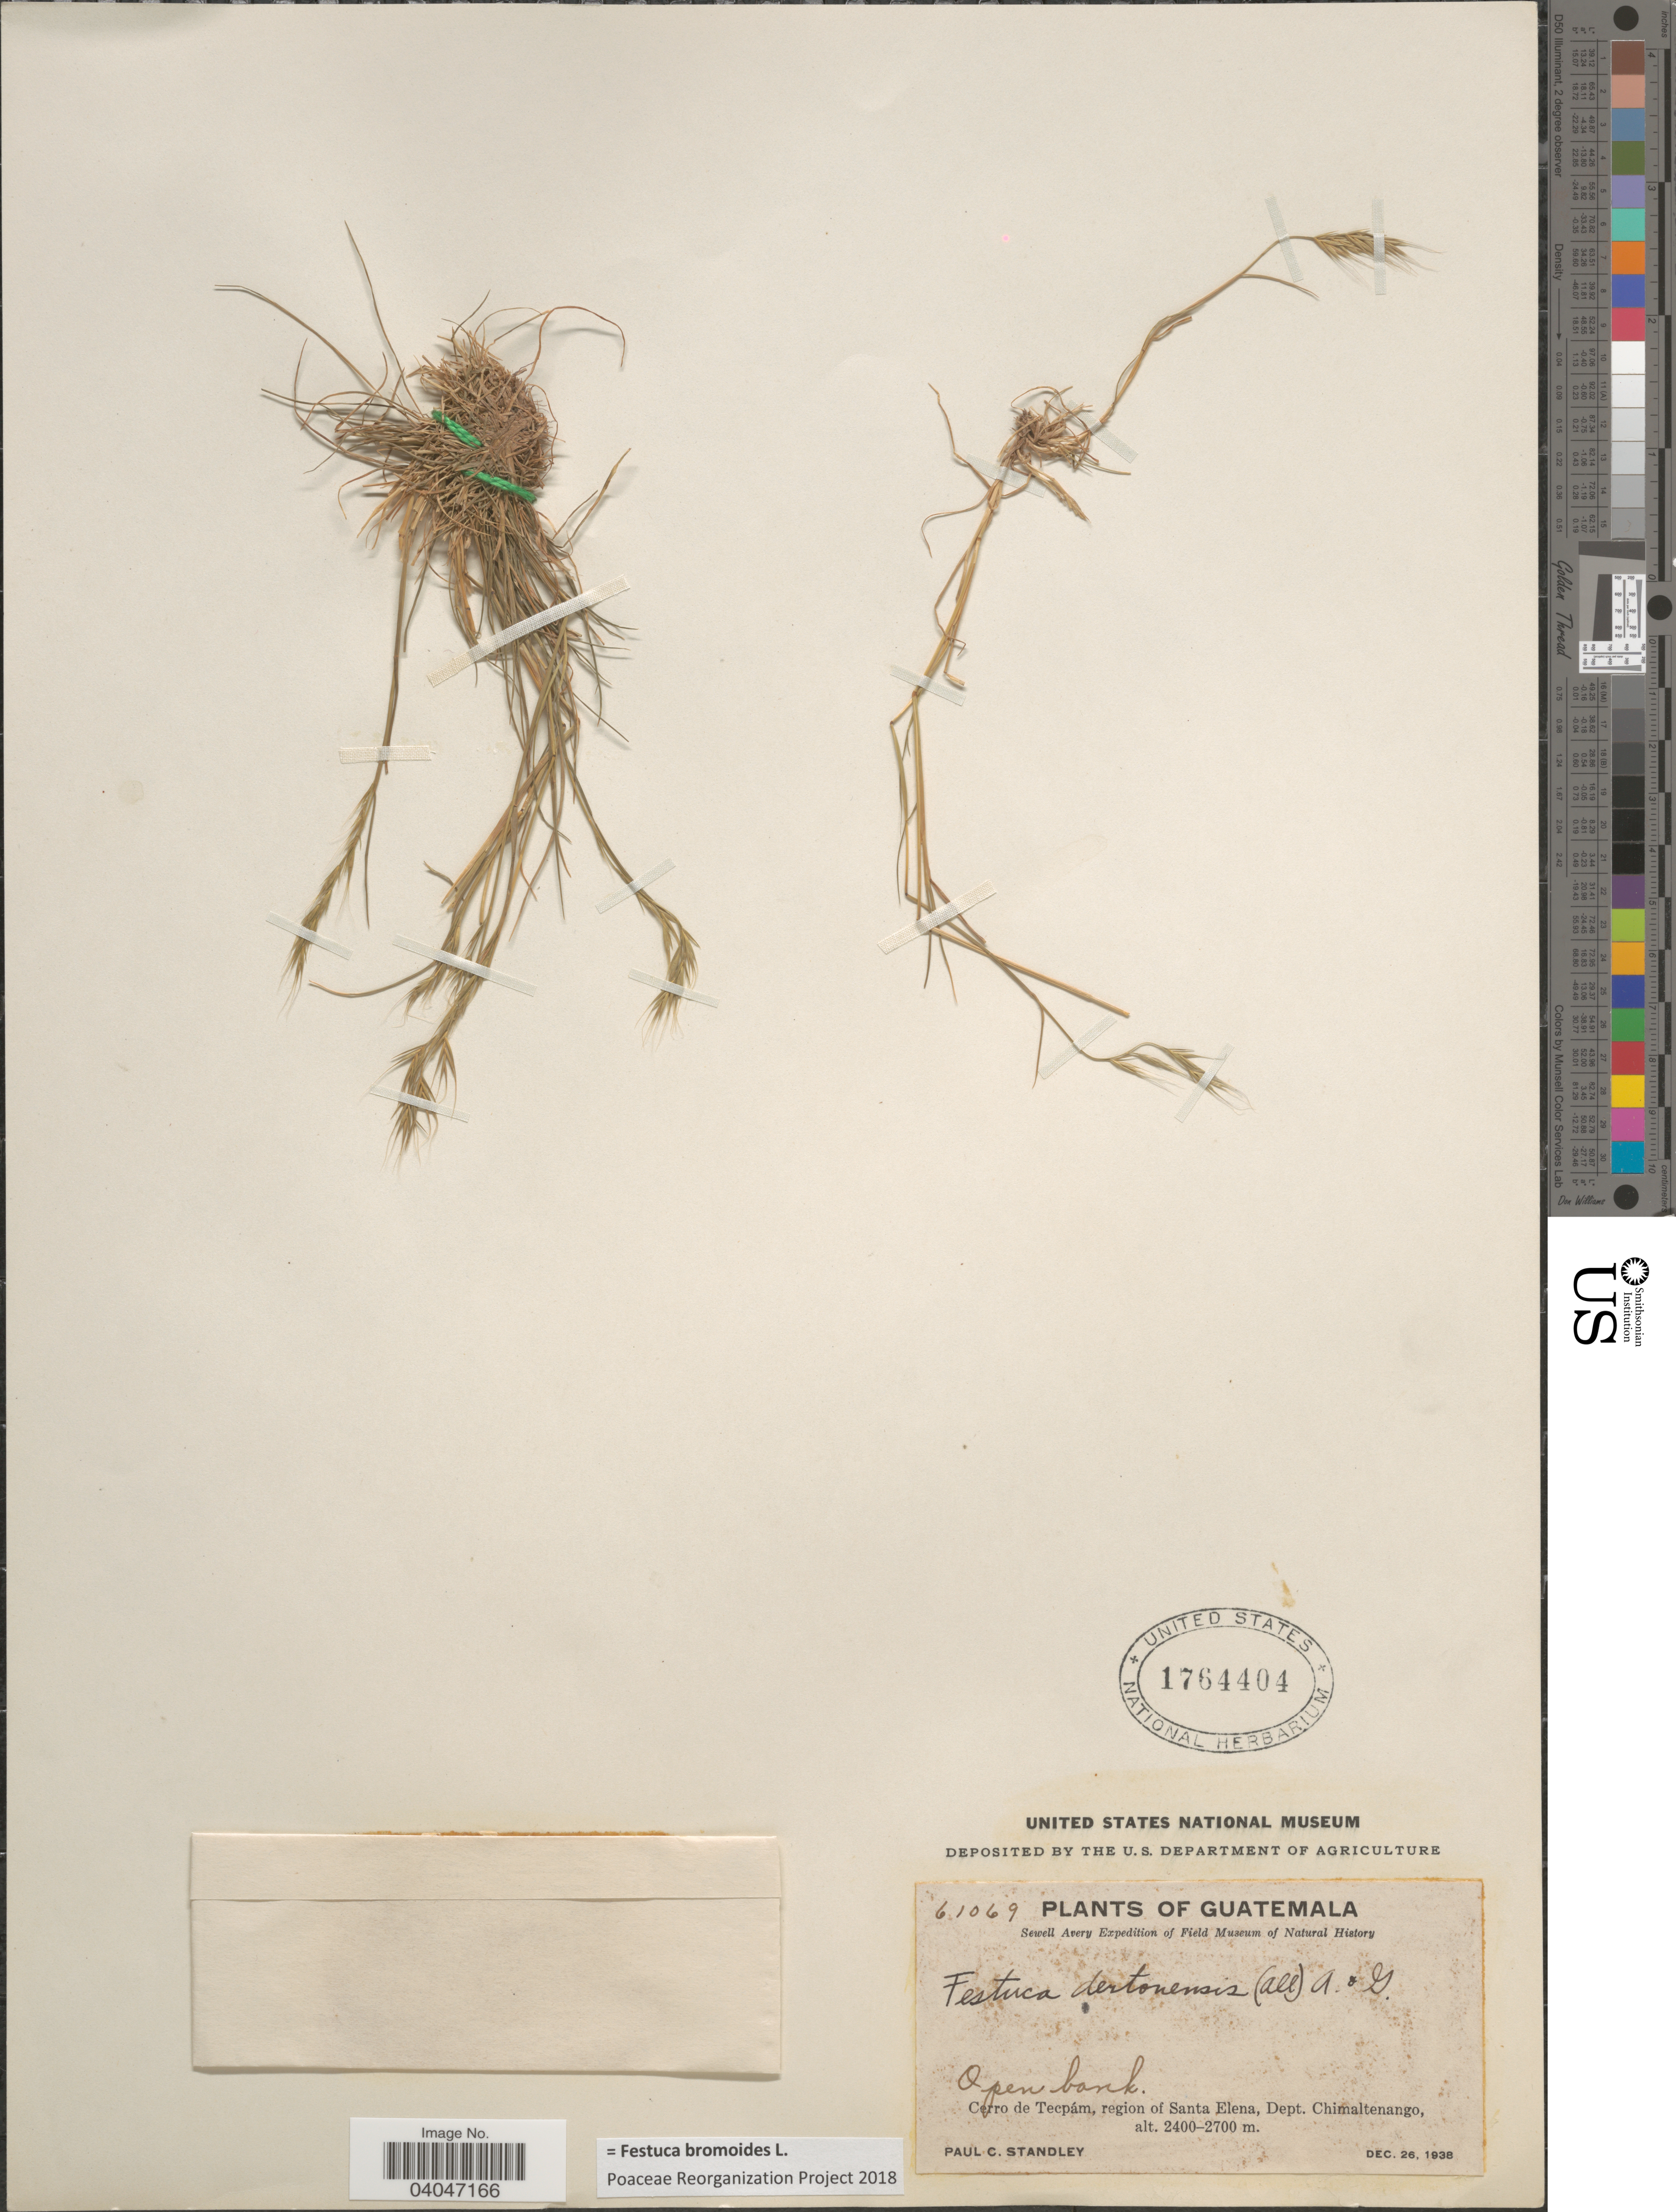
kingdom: Plantae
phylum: Tracheophyta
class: Liliopsida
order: Poales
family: Poaceae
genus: Festuca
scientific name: Festuca bromoides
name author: L.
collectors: P. C. Standley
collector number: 61069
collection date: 1938-12-26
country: Guatemala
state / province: Chimaltenango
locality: Open bank. Cerro de Tecpám, region of Santa Elena, Dept. Chimaltenango.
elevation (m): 2400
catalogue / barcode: US 1764404